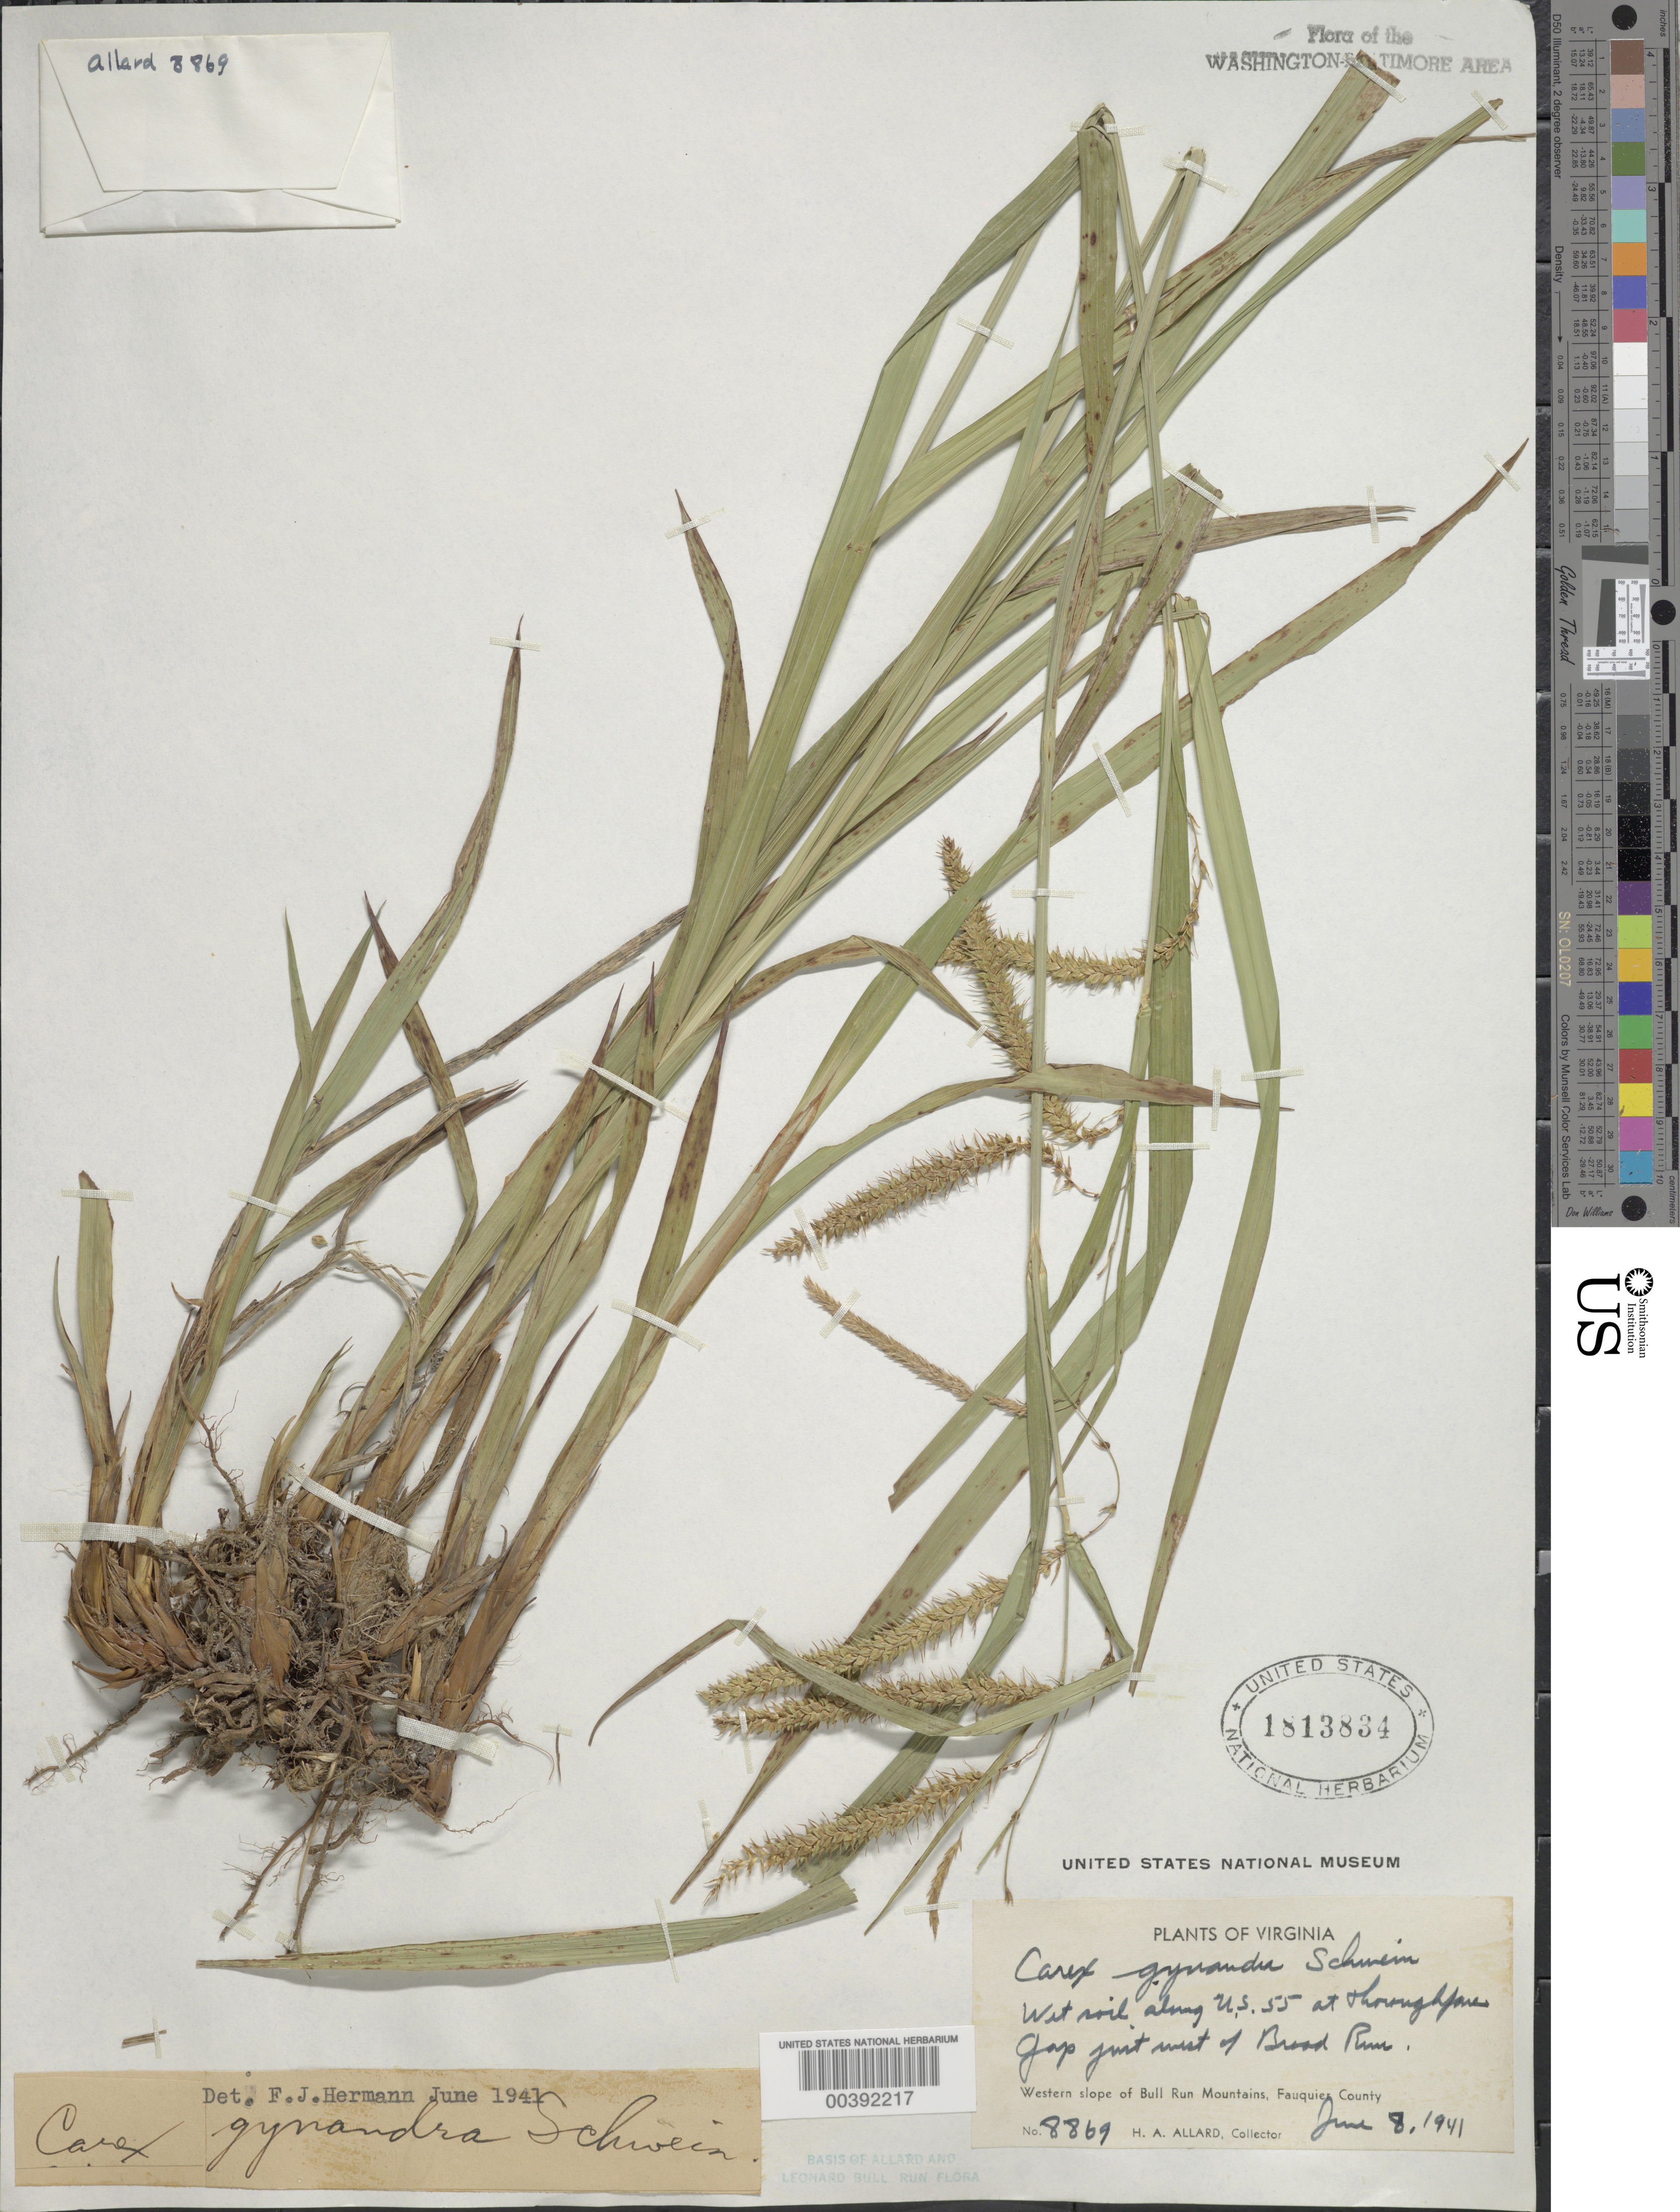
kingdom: Plantae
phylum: Tracheophyta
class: Liliopsida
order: Poales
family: Cyperaceae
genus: Carex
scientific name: Carex gynandra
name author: Schwein.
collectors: H. A. Allard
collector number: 8869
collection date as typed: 08 Jun 1941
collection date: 1941-06-08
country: United States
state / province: Virginia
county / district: Fauquier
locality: US 55, Thorofare Gap, W of Broad Run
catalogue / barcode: US 1813834